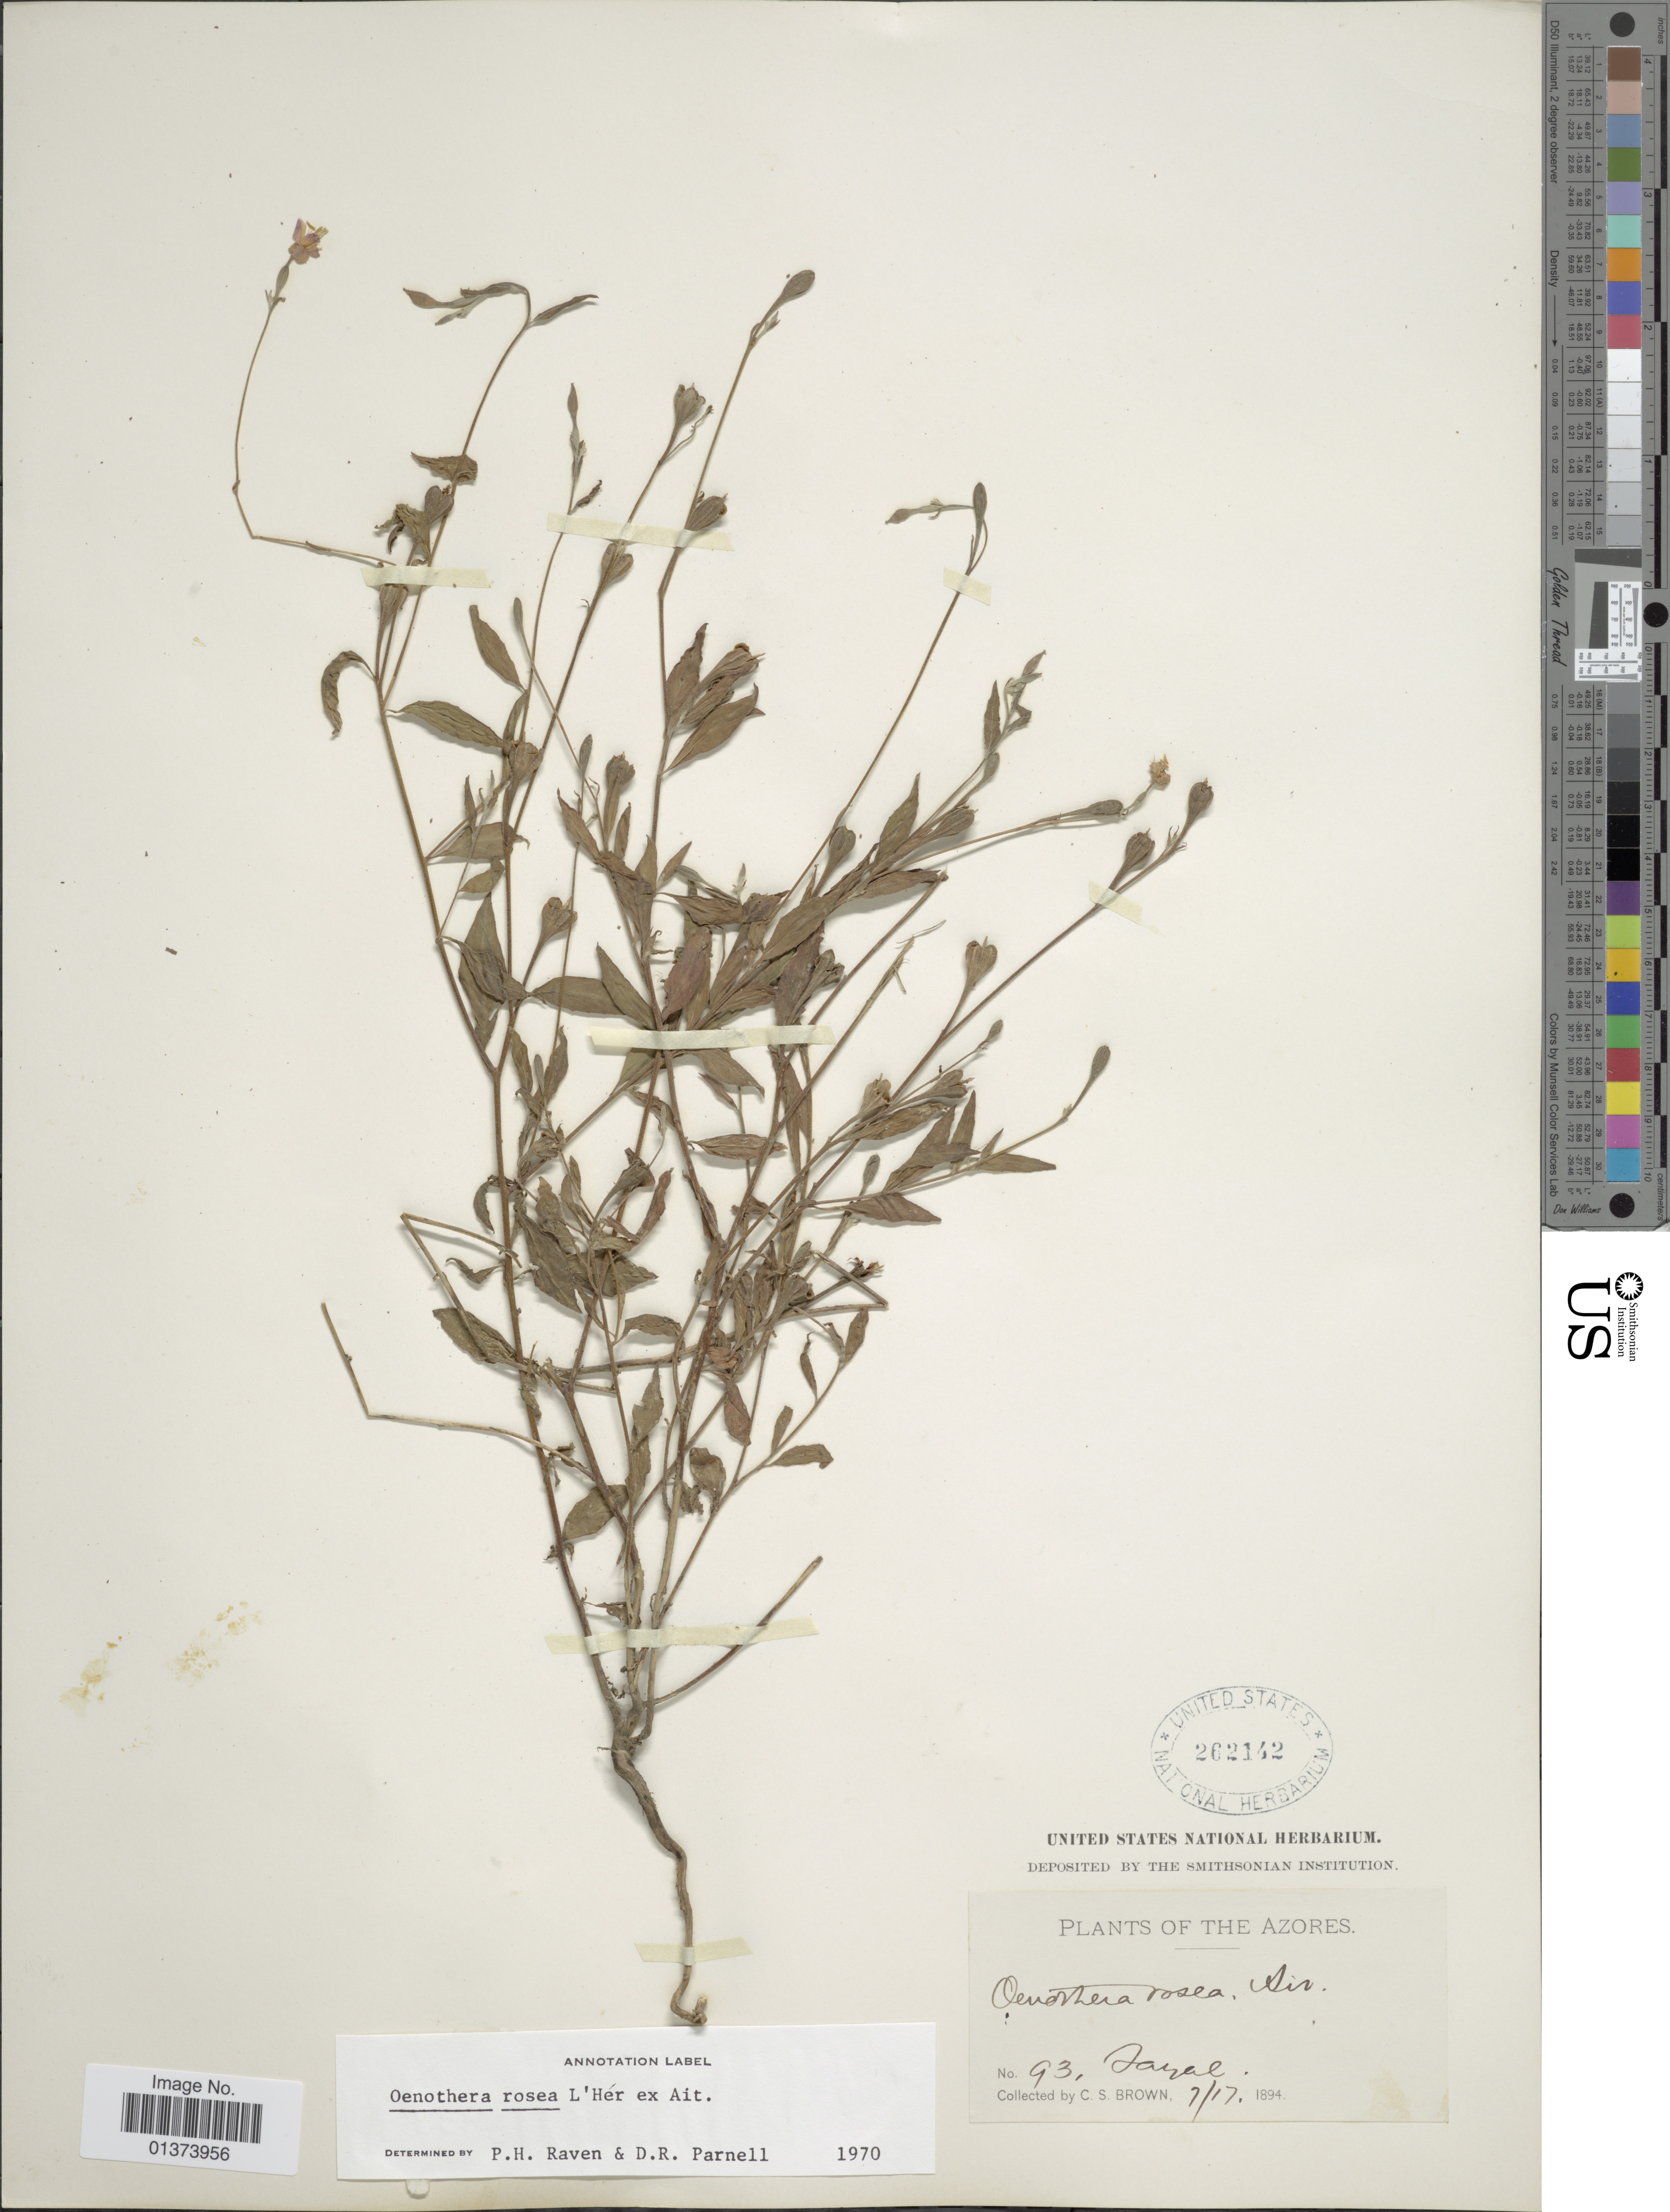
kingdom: Plantae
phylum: Tracheophyta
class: Magnoliopsida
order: Myrtales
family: Onagraceae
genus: Oenothera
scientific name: Oenothera rosea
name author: L'Hér. ex Aiton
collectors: C. S. Brown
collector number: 93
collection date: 1894-07-17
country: Portugal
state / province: Azores (Aut. Reg.)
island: Faial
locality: Jayal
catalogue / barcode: US 262142